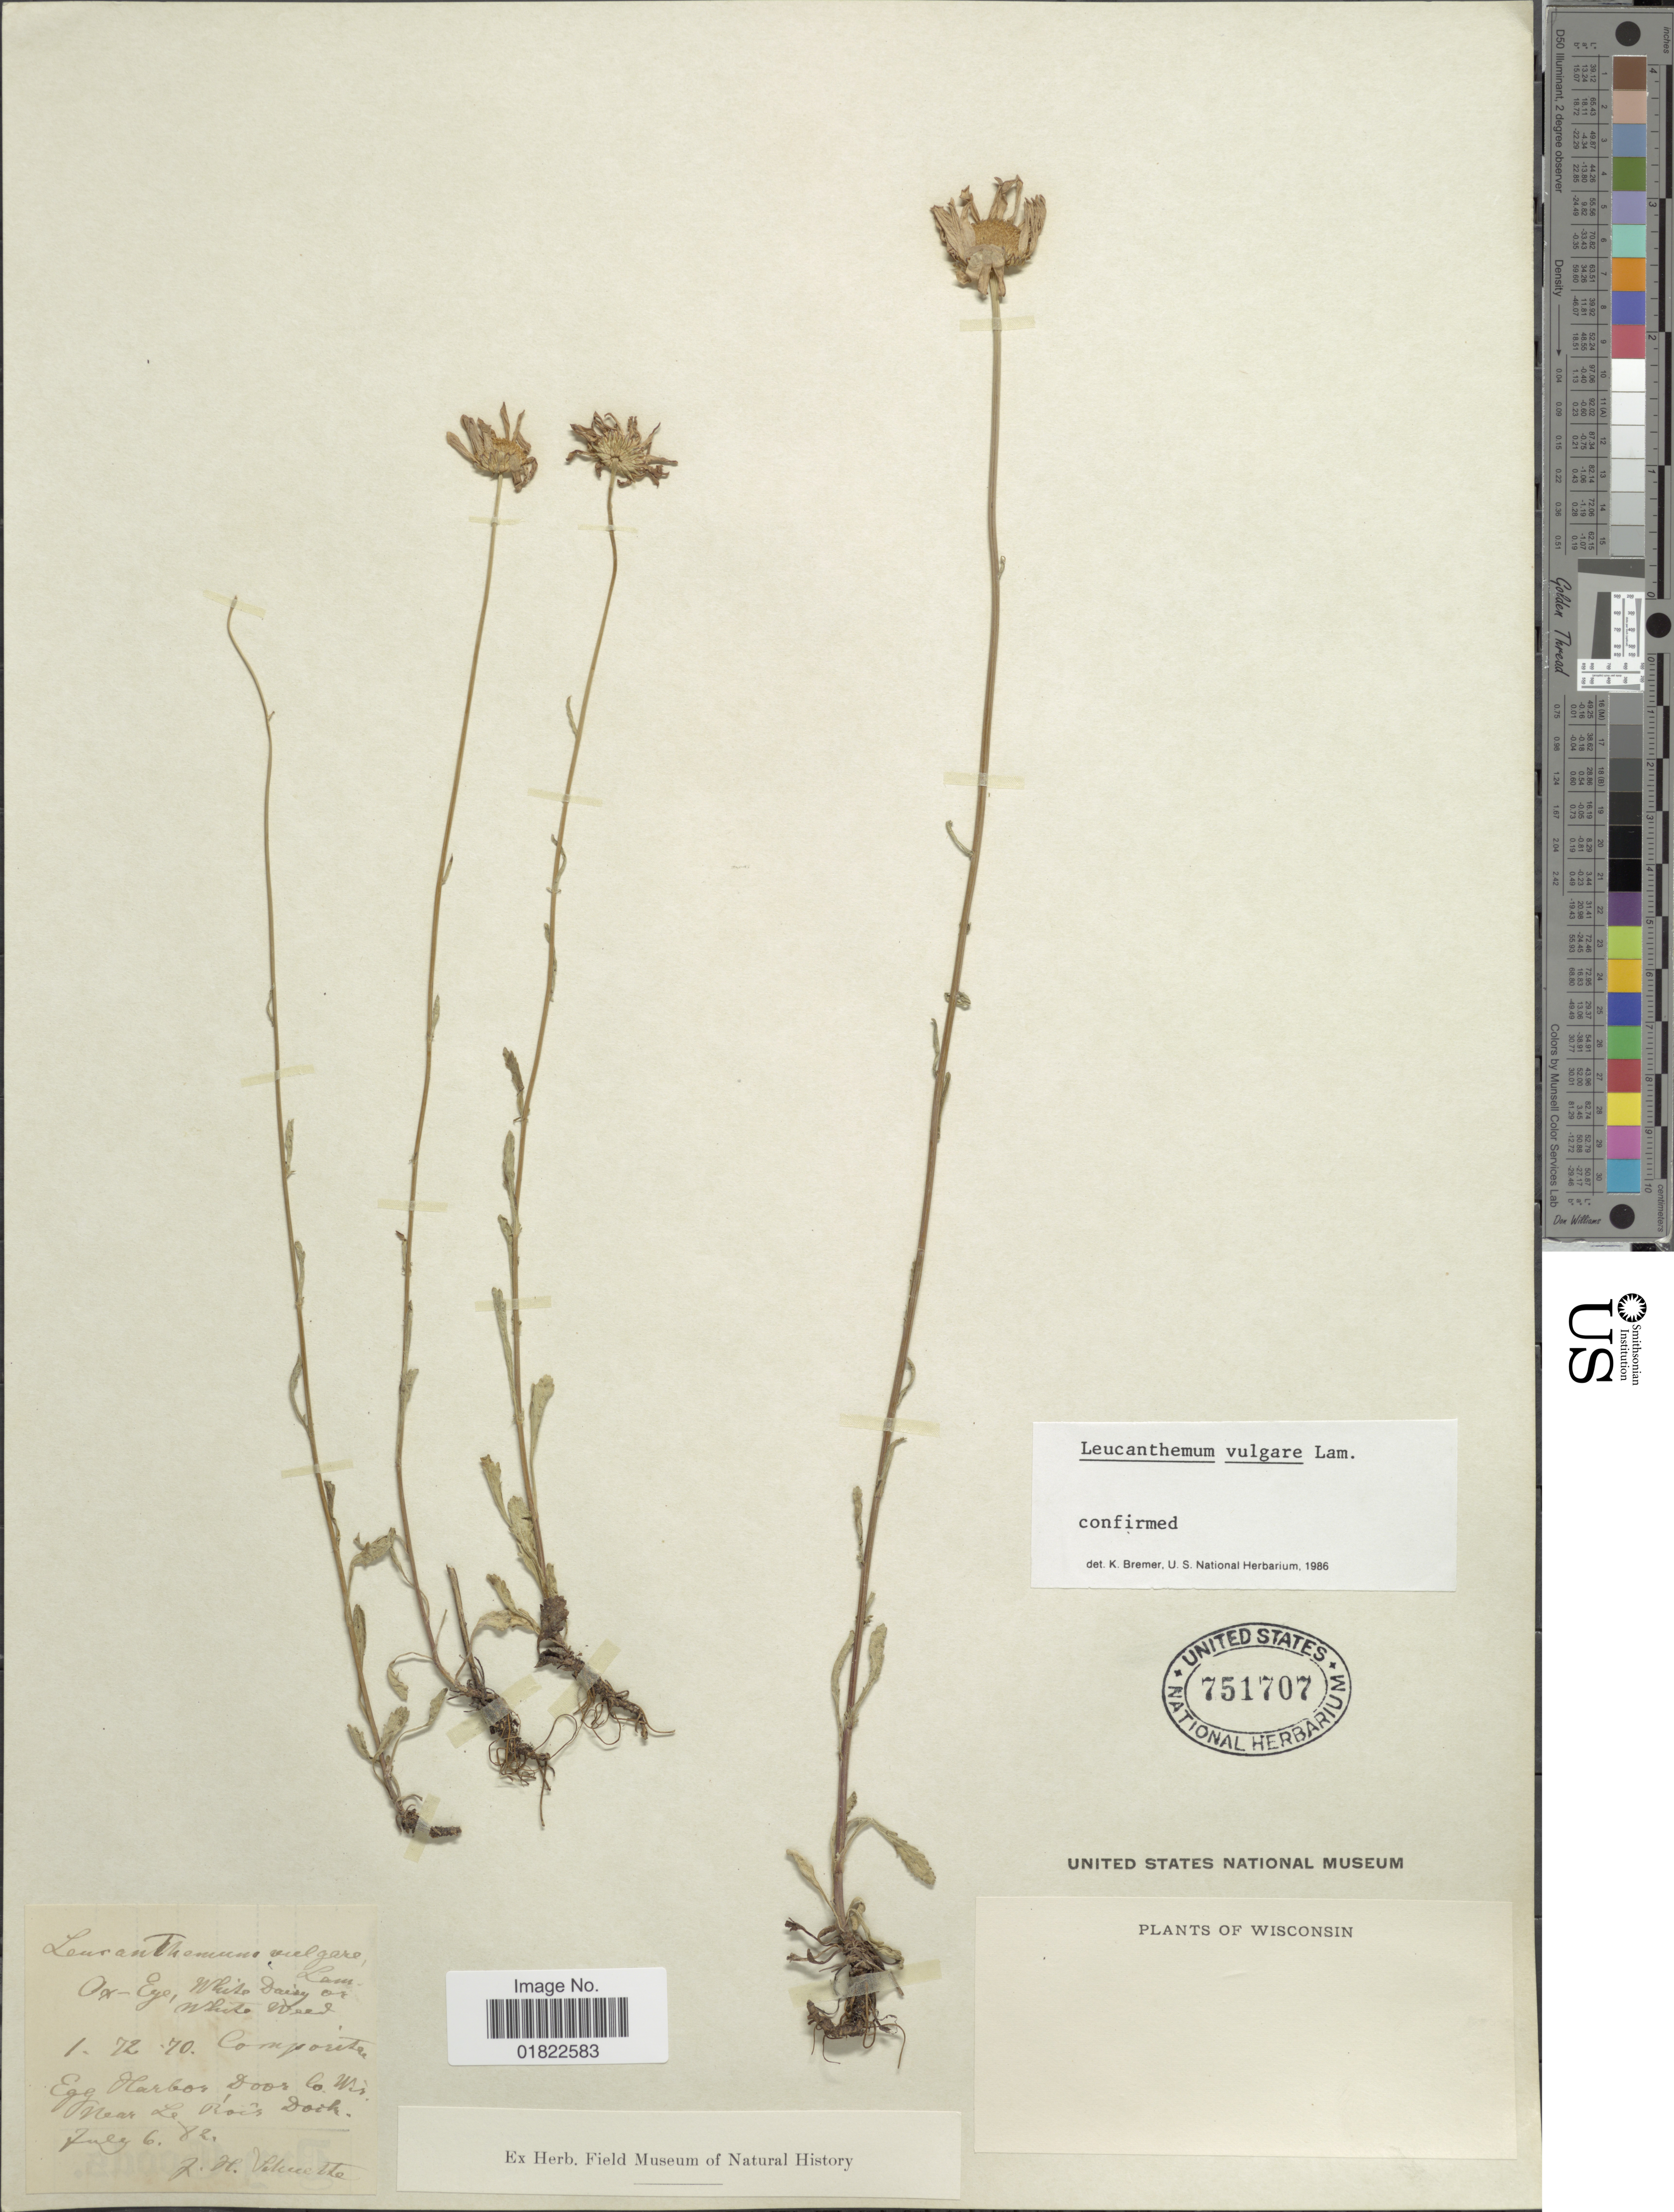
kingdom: Plantae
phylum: Tracheophyta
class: Magnoliopsida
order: Asterales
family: Asteraceae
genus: Leucanthemum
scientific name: Leucanthemum vulgare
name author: Lam.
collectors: J. H. Schuette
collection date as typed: Transcribed d/m/y: 6/7/82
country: United States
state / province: Wisconsin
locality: Egg Harbor Door Co. Wis. Near Le Rois Dock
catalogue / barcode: US 751707